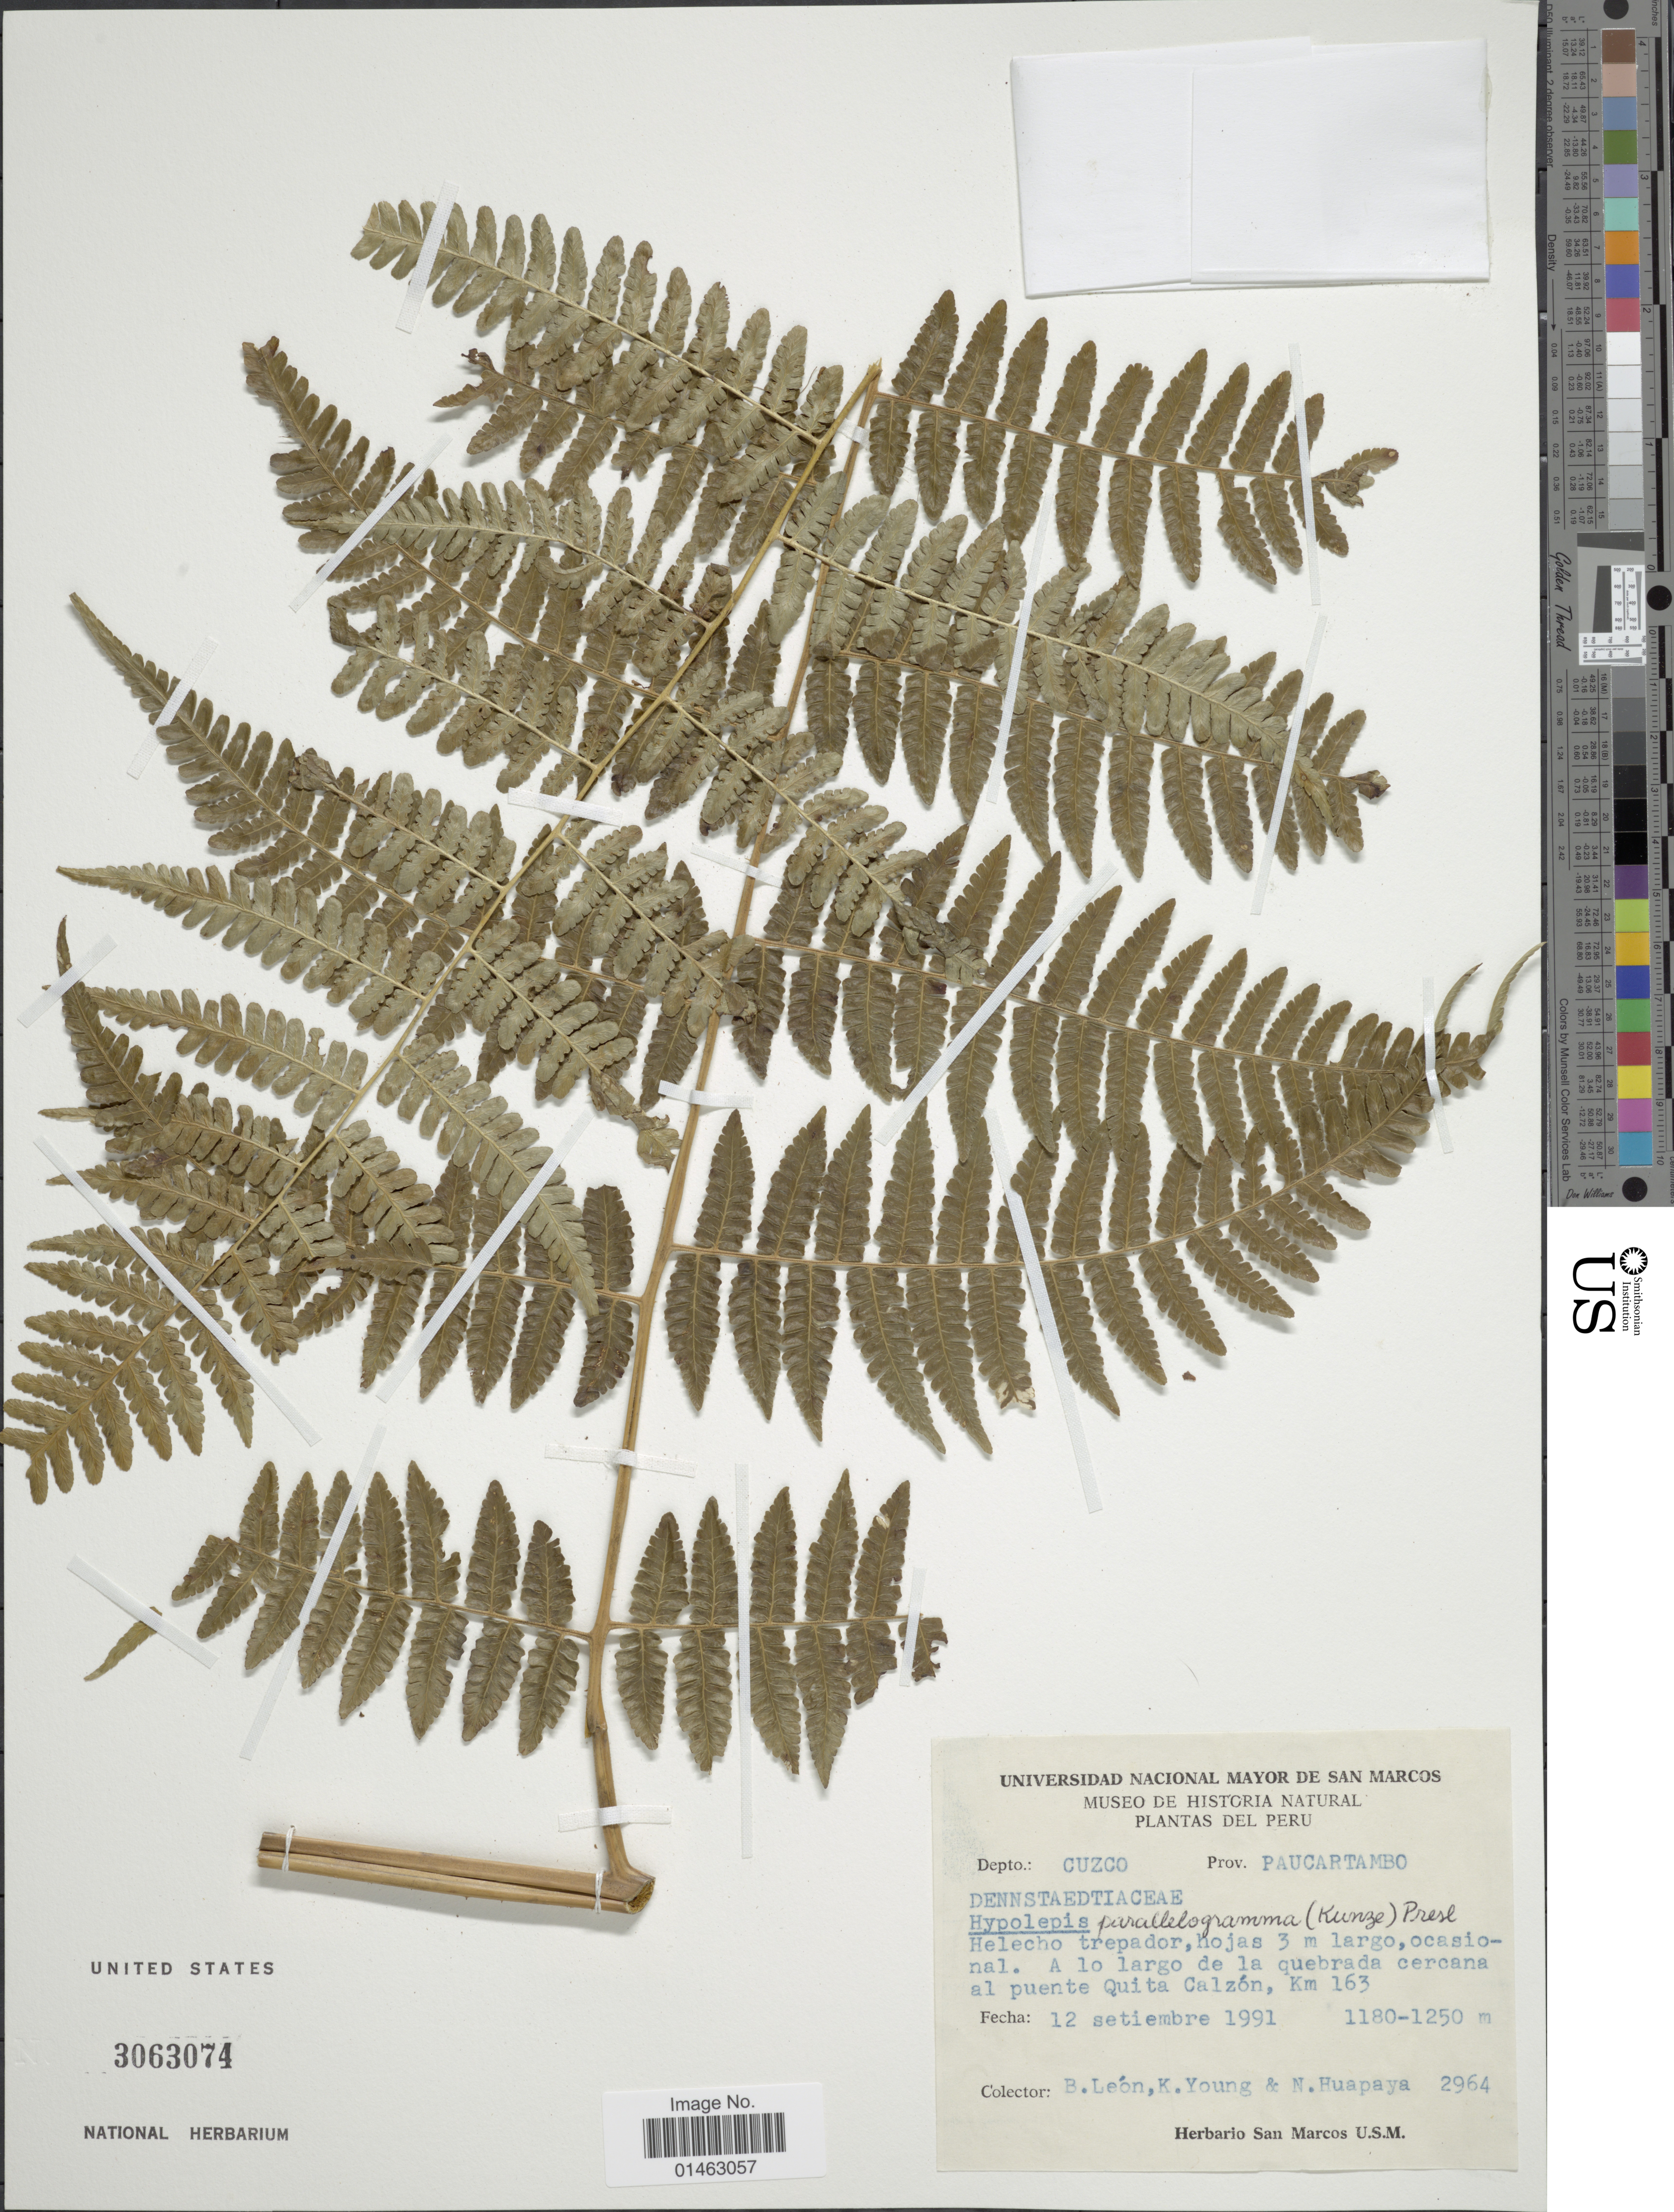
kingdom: Plantae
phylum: Tracheophyta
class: Polypodiopsida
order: Polypodiales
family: Dennstaedtiaceae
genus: Hypolepis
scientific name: Hypolepis parallelogramma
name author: (Kunze) C. Presl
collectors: B. León, K. Young & N. Huapaya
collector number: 2964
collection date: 1991-09-12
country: Peru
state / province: Cusco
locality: Depto. Cuzco, Prov. Paucartambo, A lo largo de la quebrada cercana al puente Quita Calzón, Km 163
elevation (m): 1180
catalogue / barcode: US 3063074